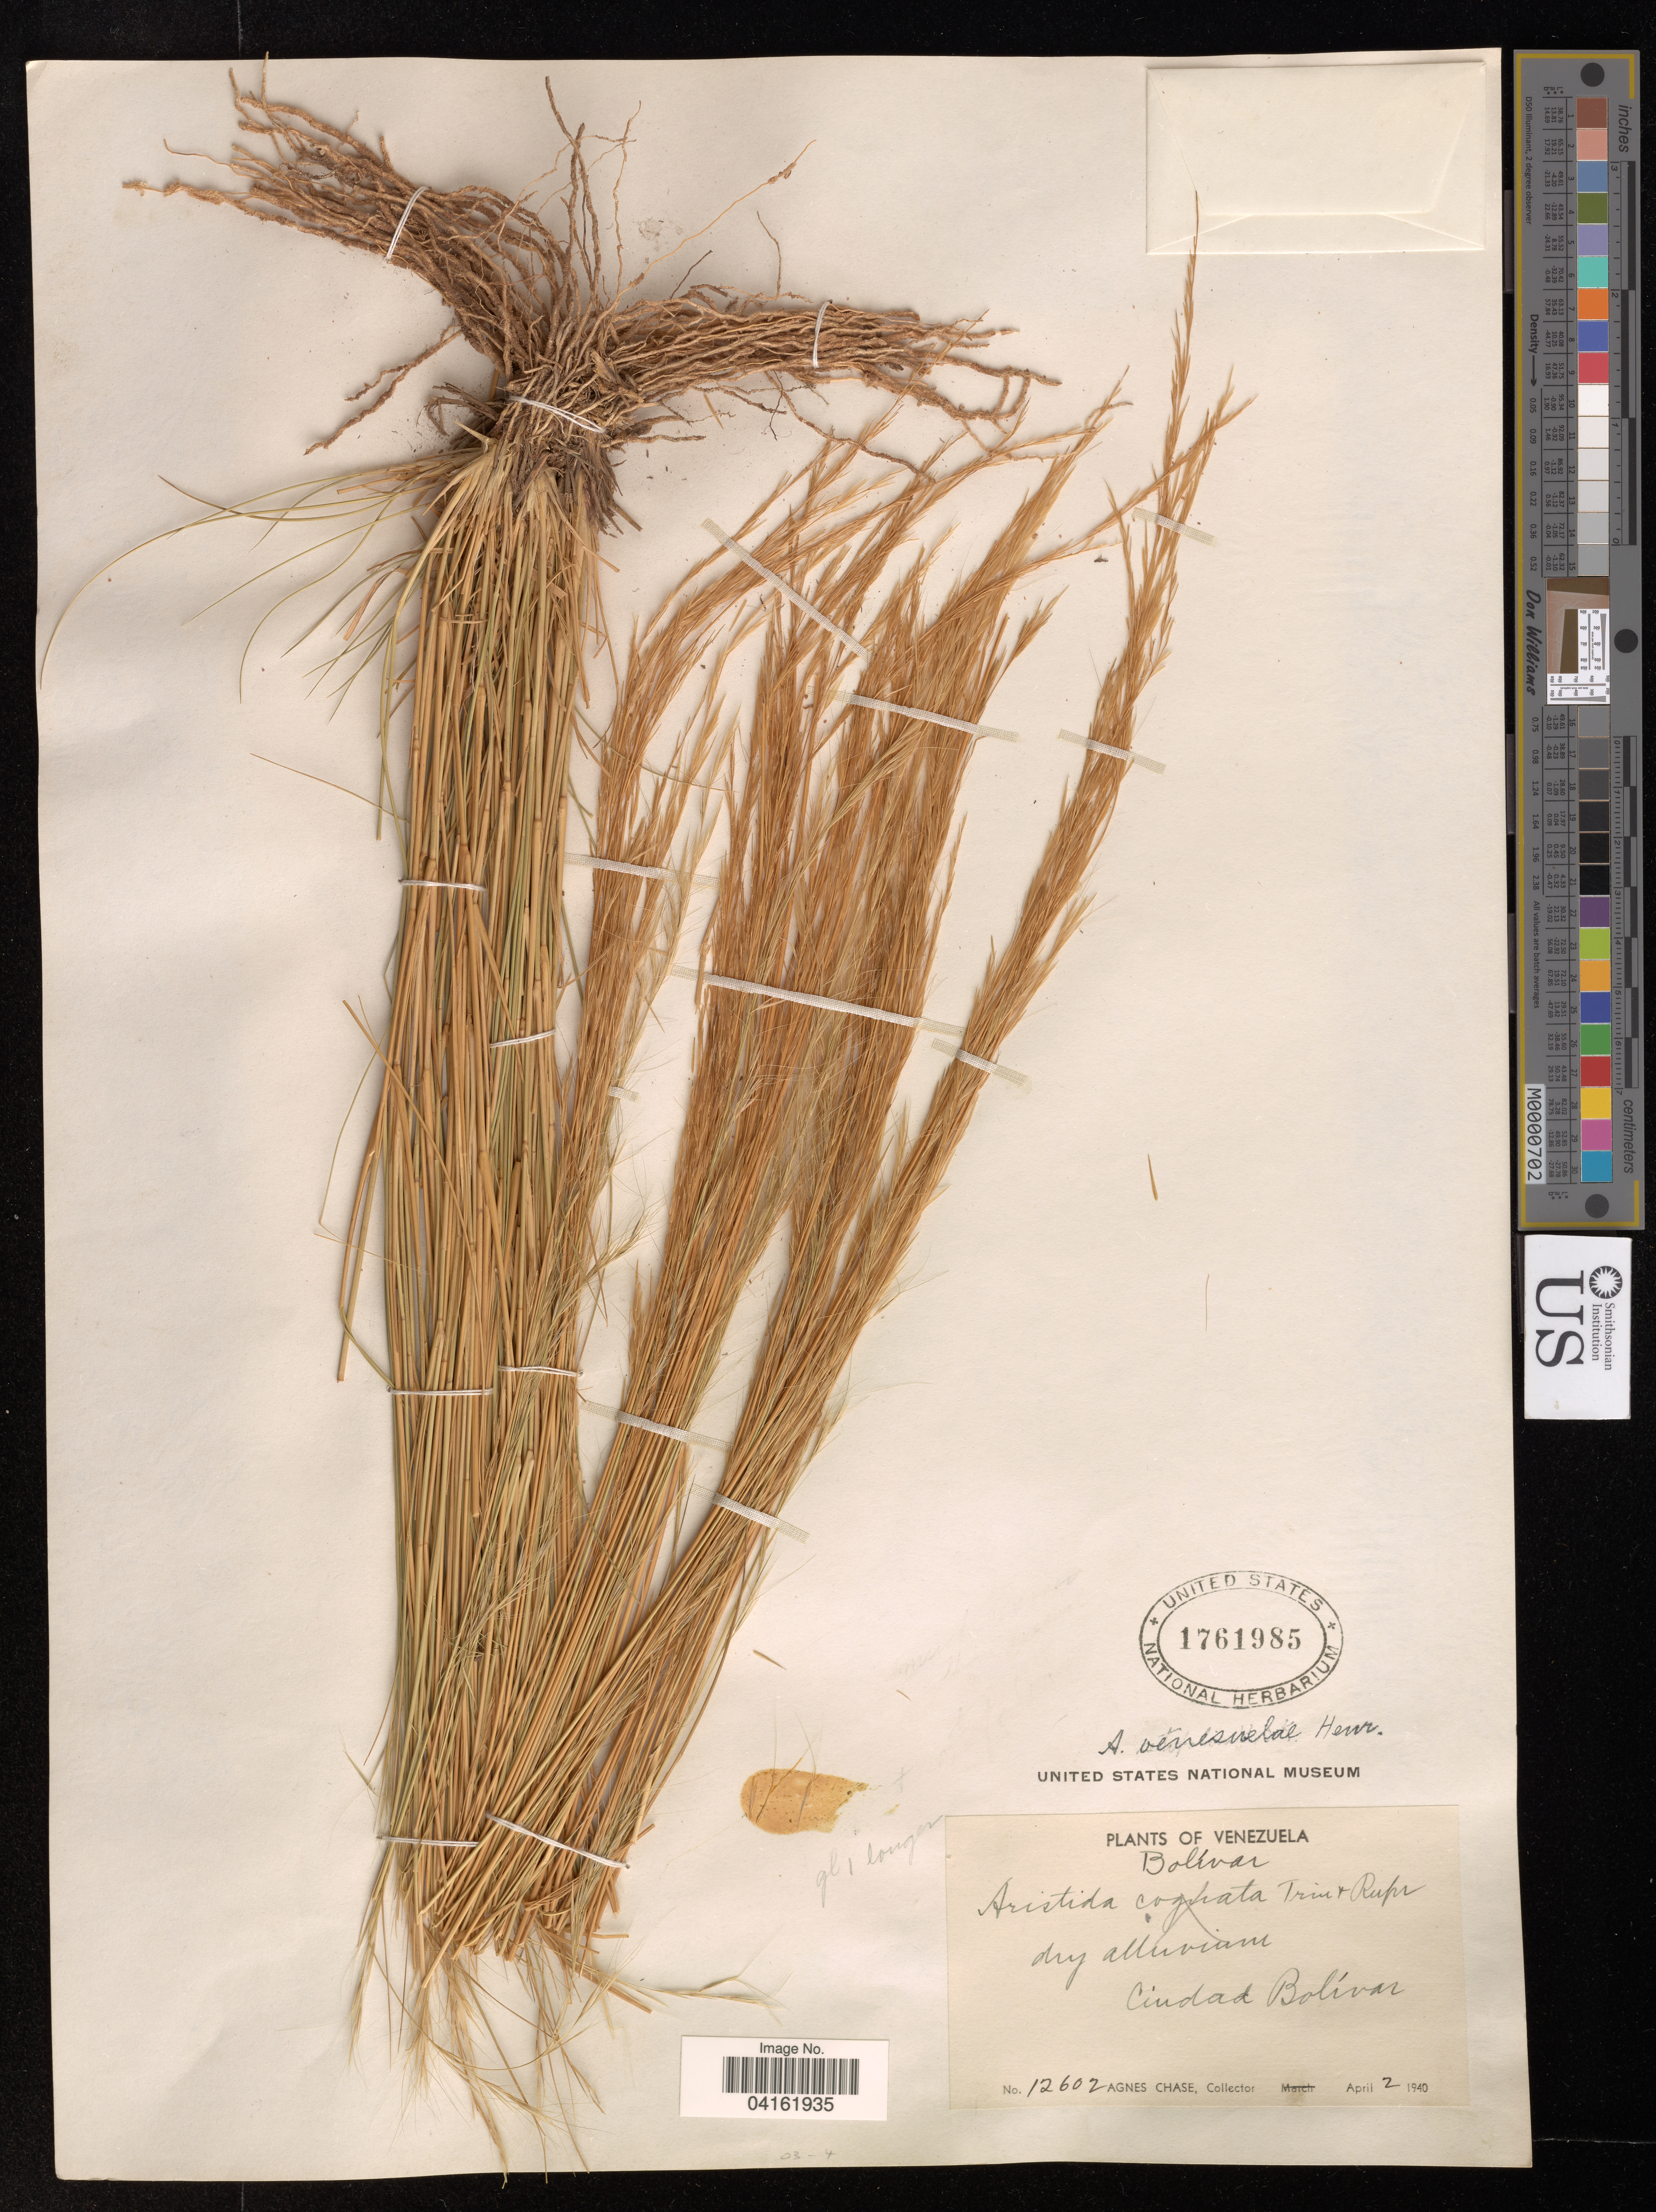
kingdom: Plantae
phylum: Tracheophyta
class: Liliopsida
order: Poales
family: Poaceae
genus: Aristida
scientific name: Aristida venesuelae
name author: Henr.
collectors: A. Chase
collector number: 12602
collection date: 1940-04-02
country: Venezuela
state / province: Bolivar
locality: Ciudad Bolívar.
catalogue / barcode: US 1761985